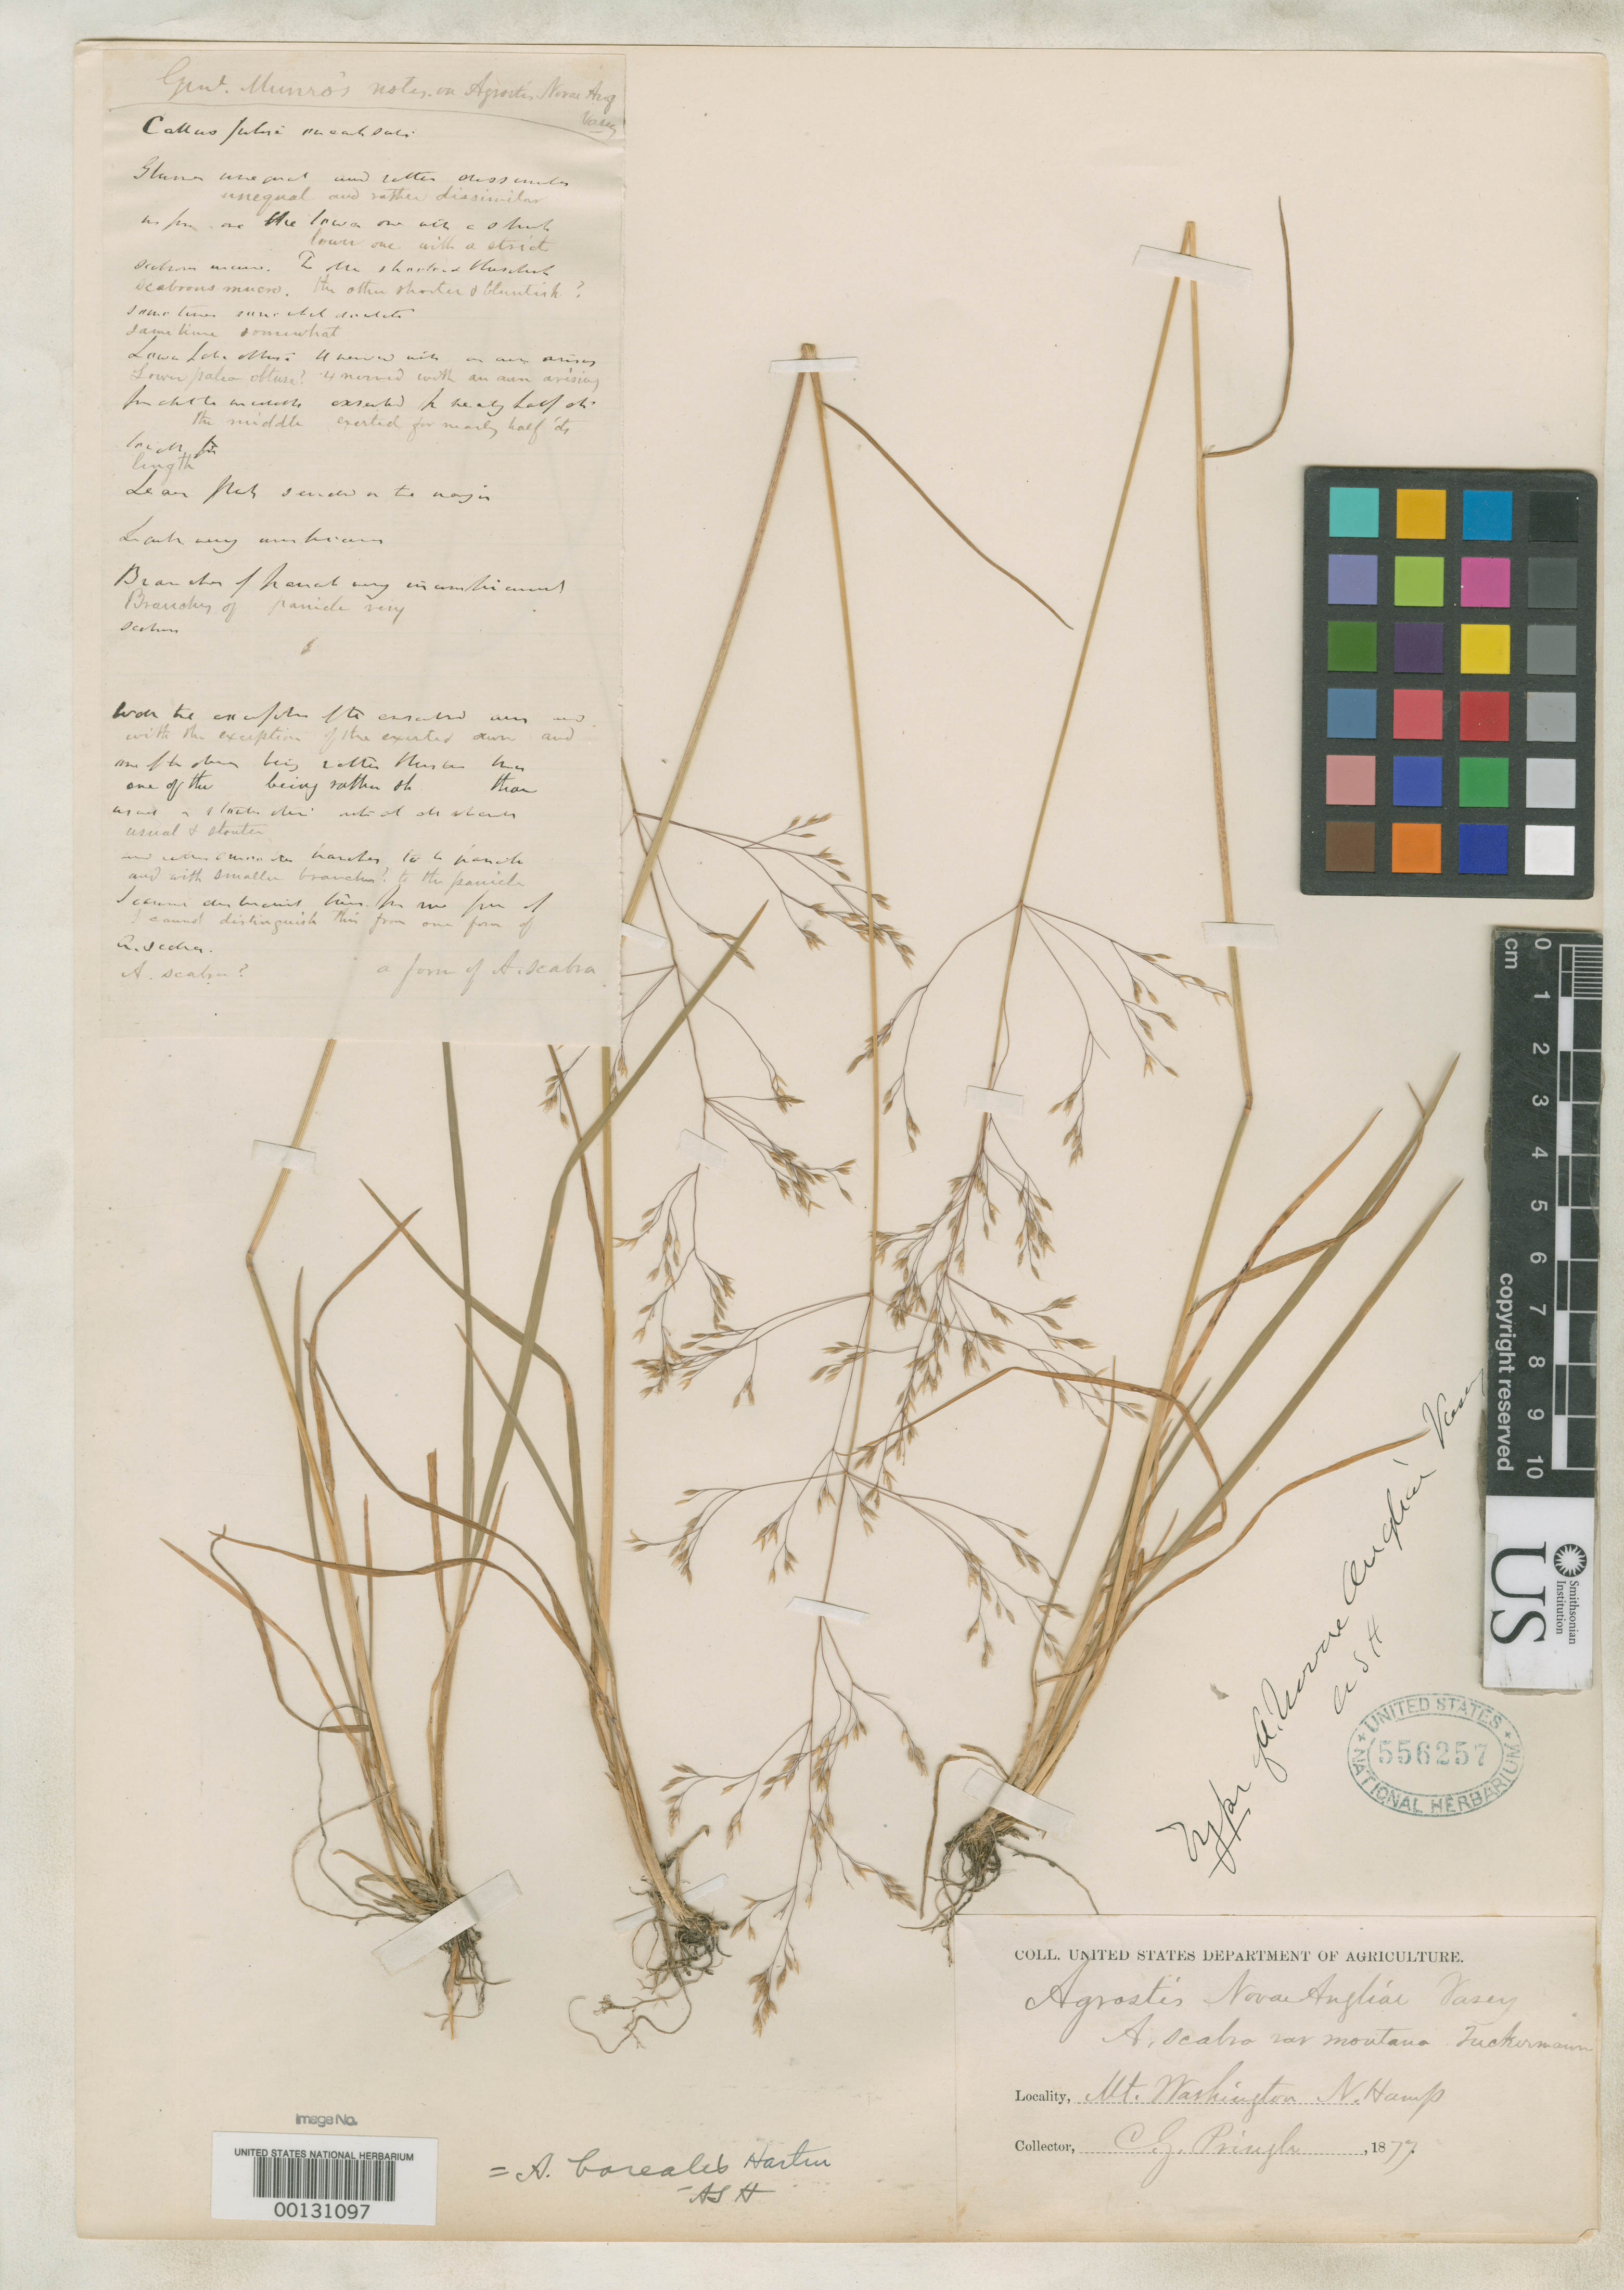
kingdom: Plantae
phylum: Tracheophyta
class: Liliopsida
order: Poales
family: Poaceae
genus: Agrostis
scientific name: Agrostis novae-angliae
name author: Vasey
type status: Holotype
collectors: C. G. Pringle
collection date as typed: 1877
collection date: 1877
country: United States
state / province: New Hampshire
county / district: Coos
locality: Mt. Washington.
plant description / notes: Presumably the type; protologue cites only "Mountains of New England" without collector or other information.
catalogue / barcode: US 556257